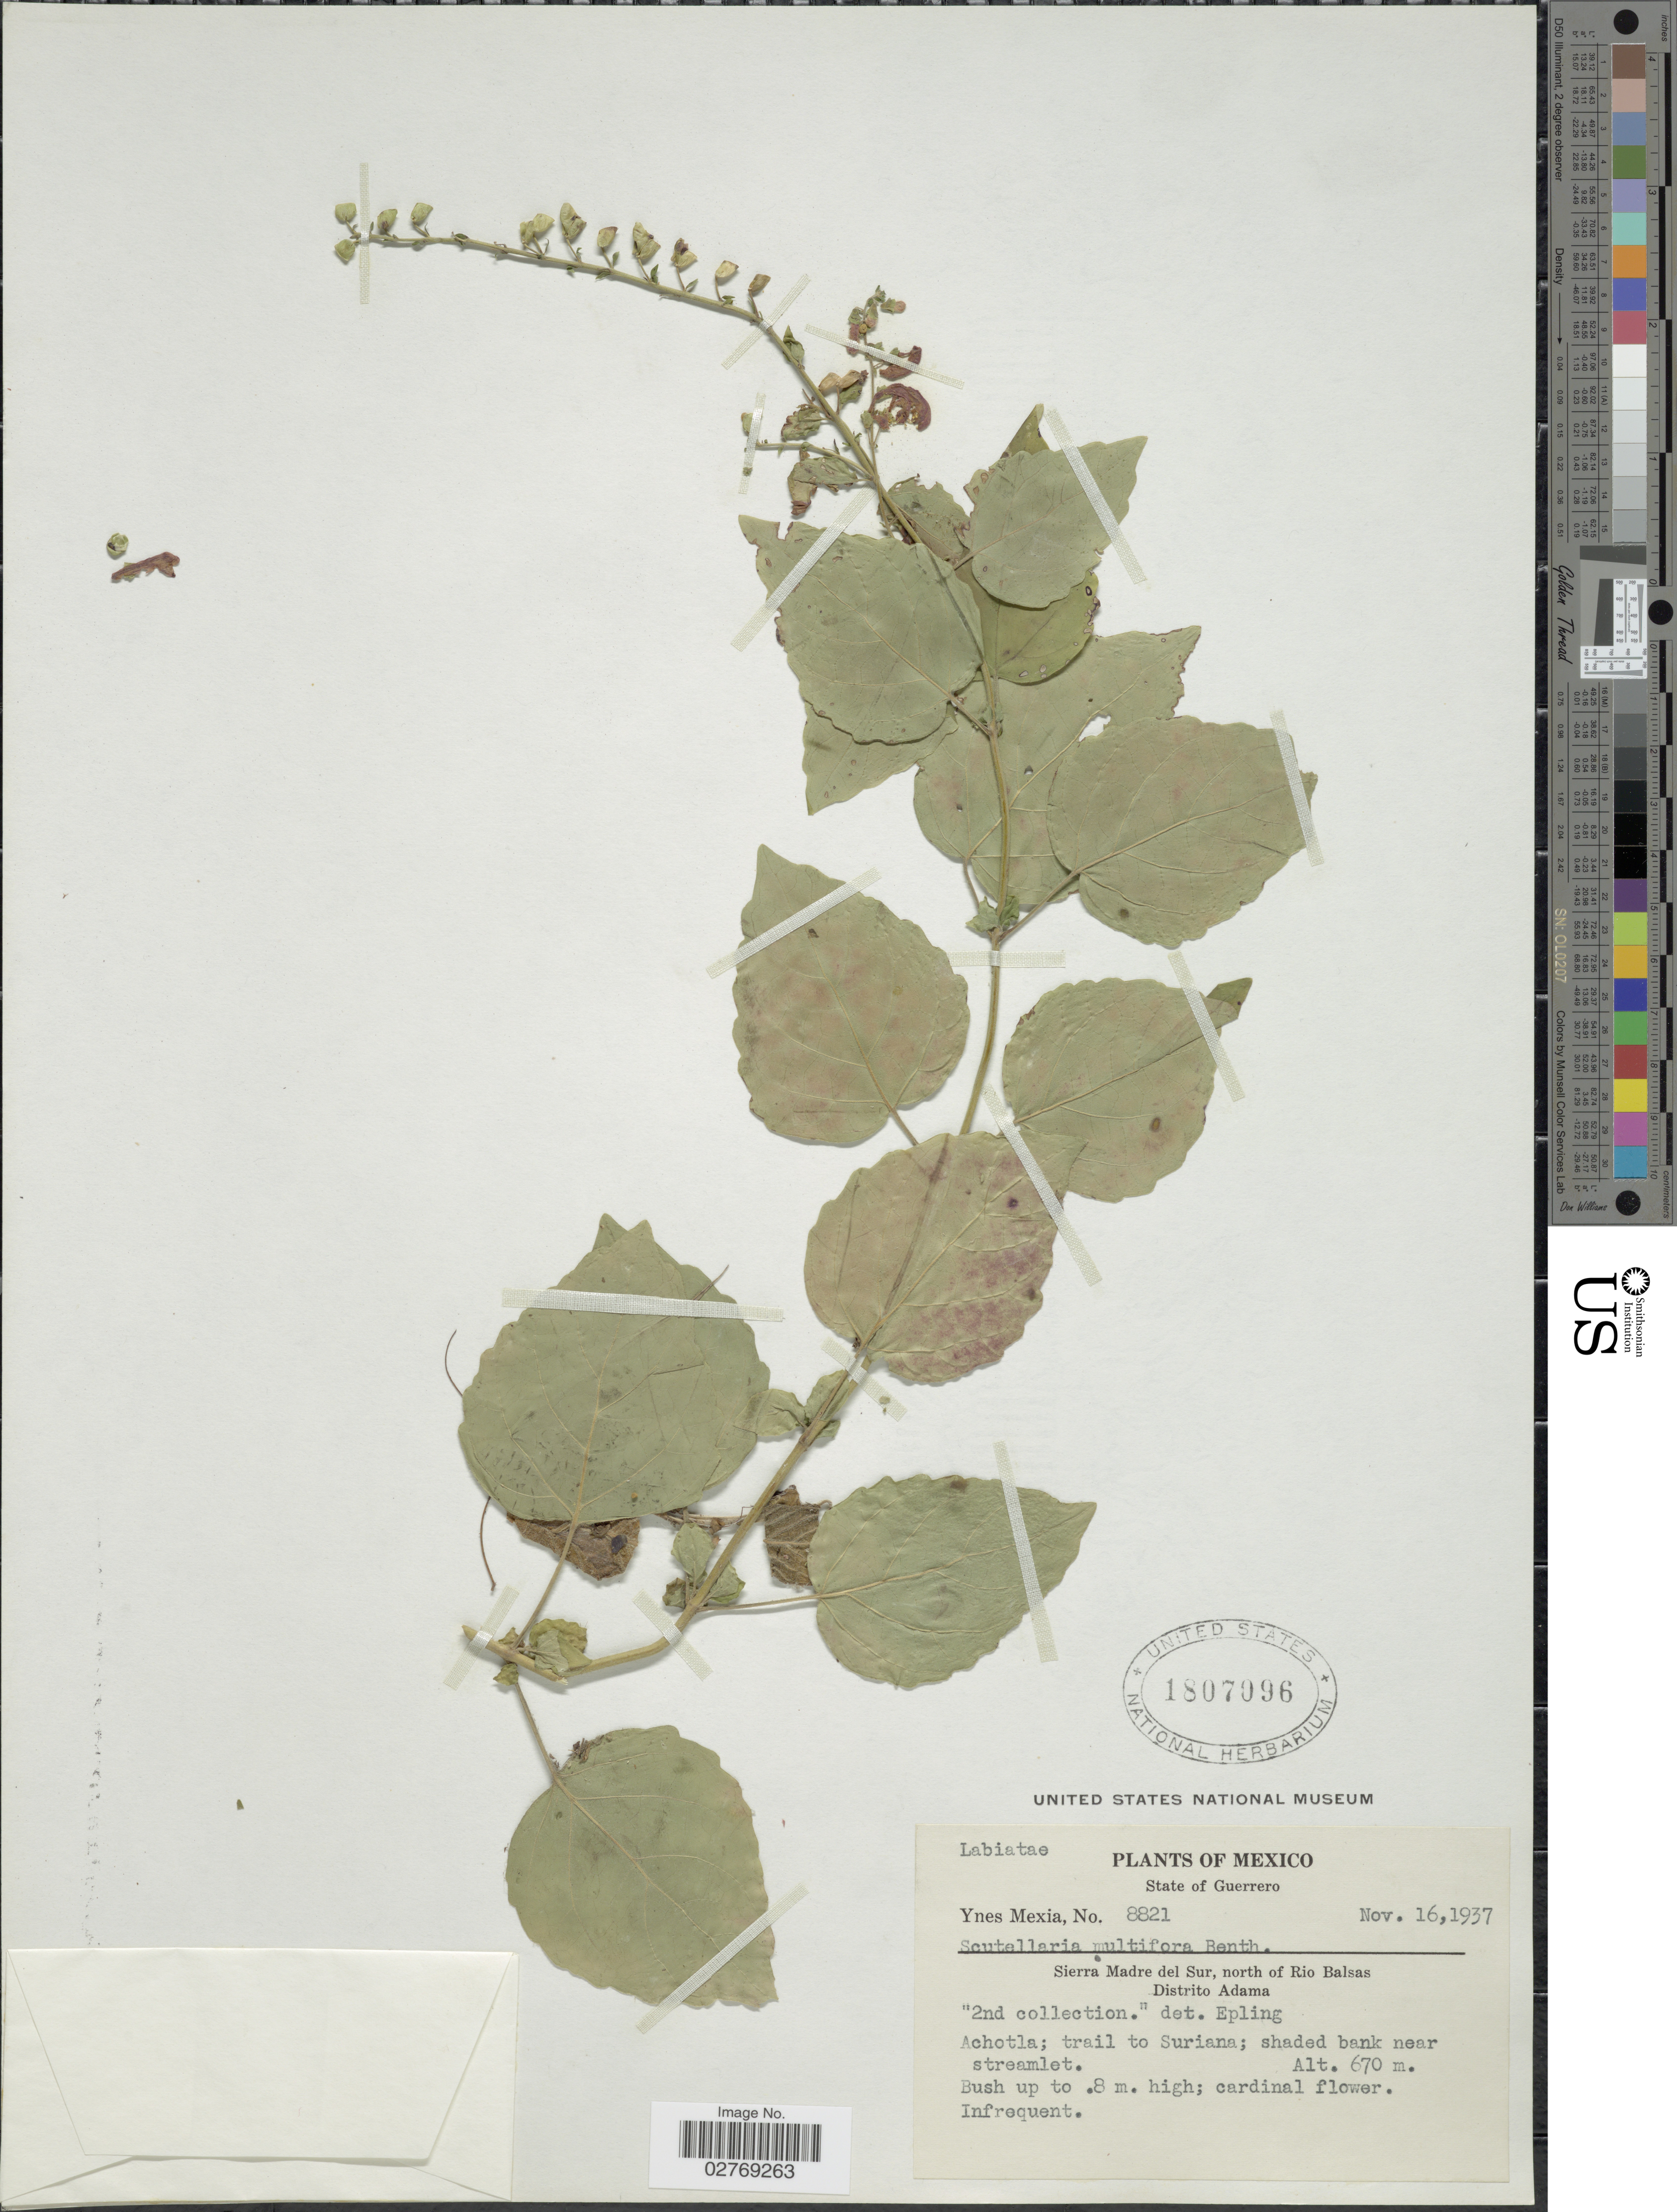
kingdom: Plantae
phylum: Tracheophyta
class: Magnoliopsida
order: Lamiales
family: Lamiaceae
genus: Scutellaria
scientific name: Scutellaria multiflora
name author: Benth.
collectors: Y. Mexia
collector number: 8821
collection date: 1937-11-16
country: Mexico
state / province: Guerrero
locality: Sierra Madre del Sur, north of Rio Balsas. Distrito Adama. Achotla; trail to Suriana.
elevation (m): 670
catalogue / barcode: US 1807096